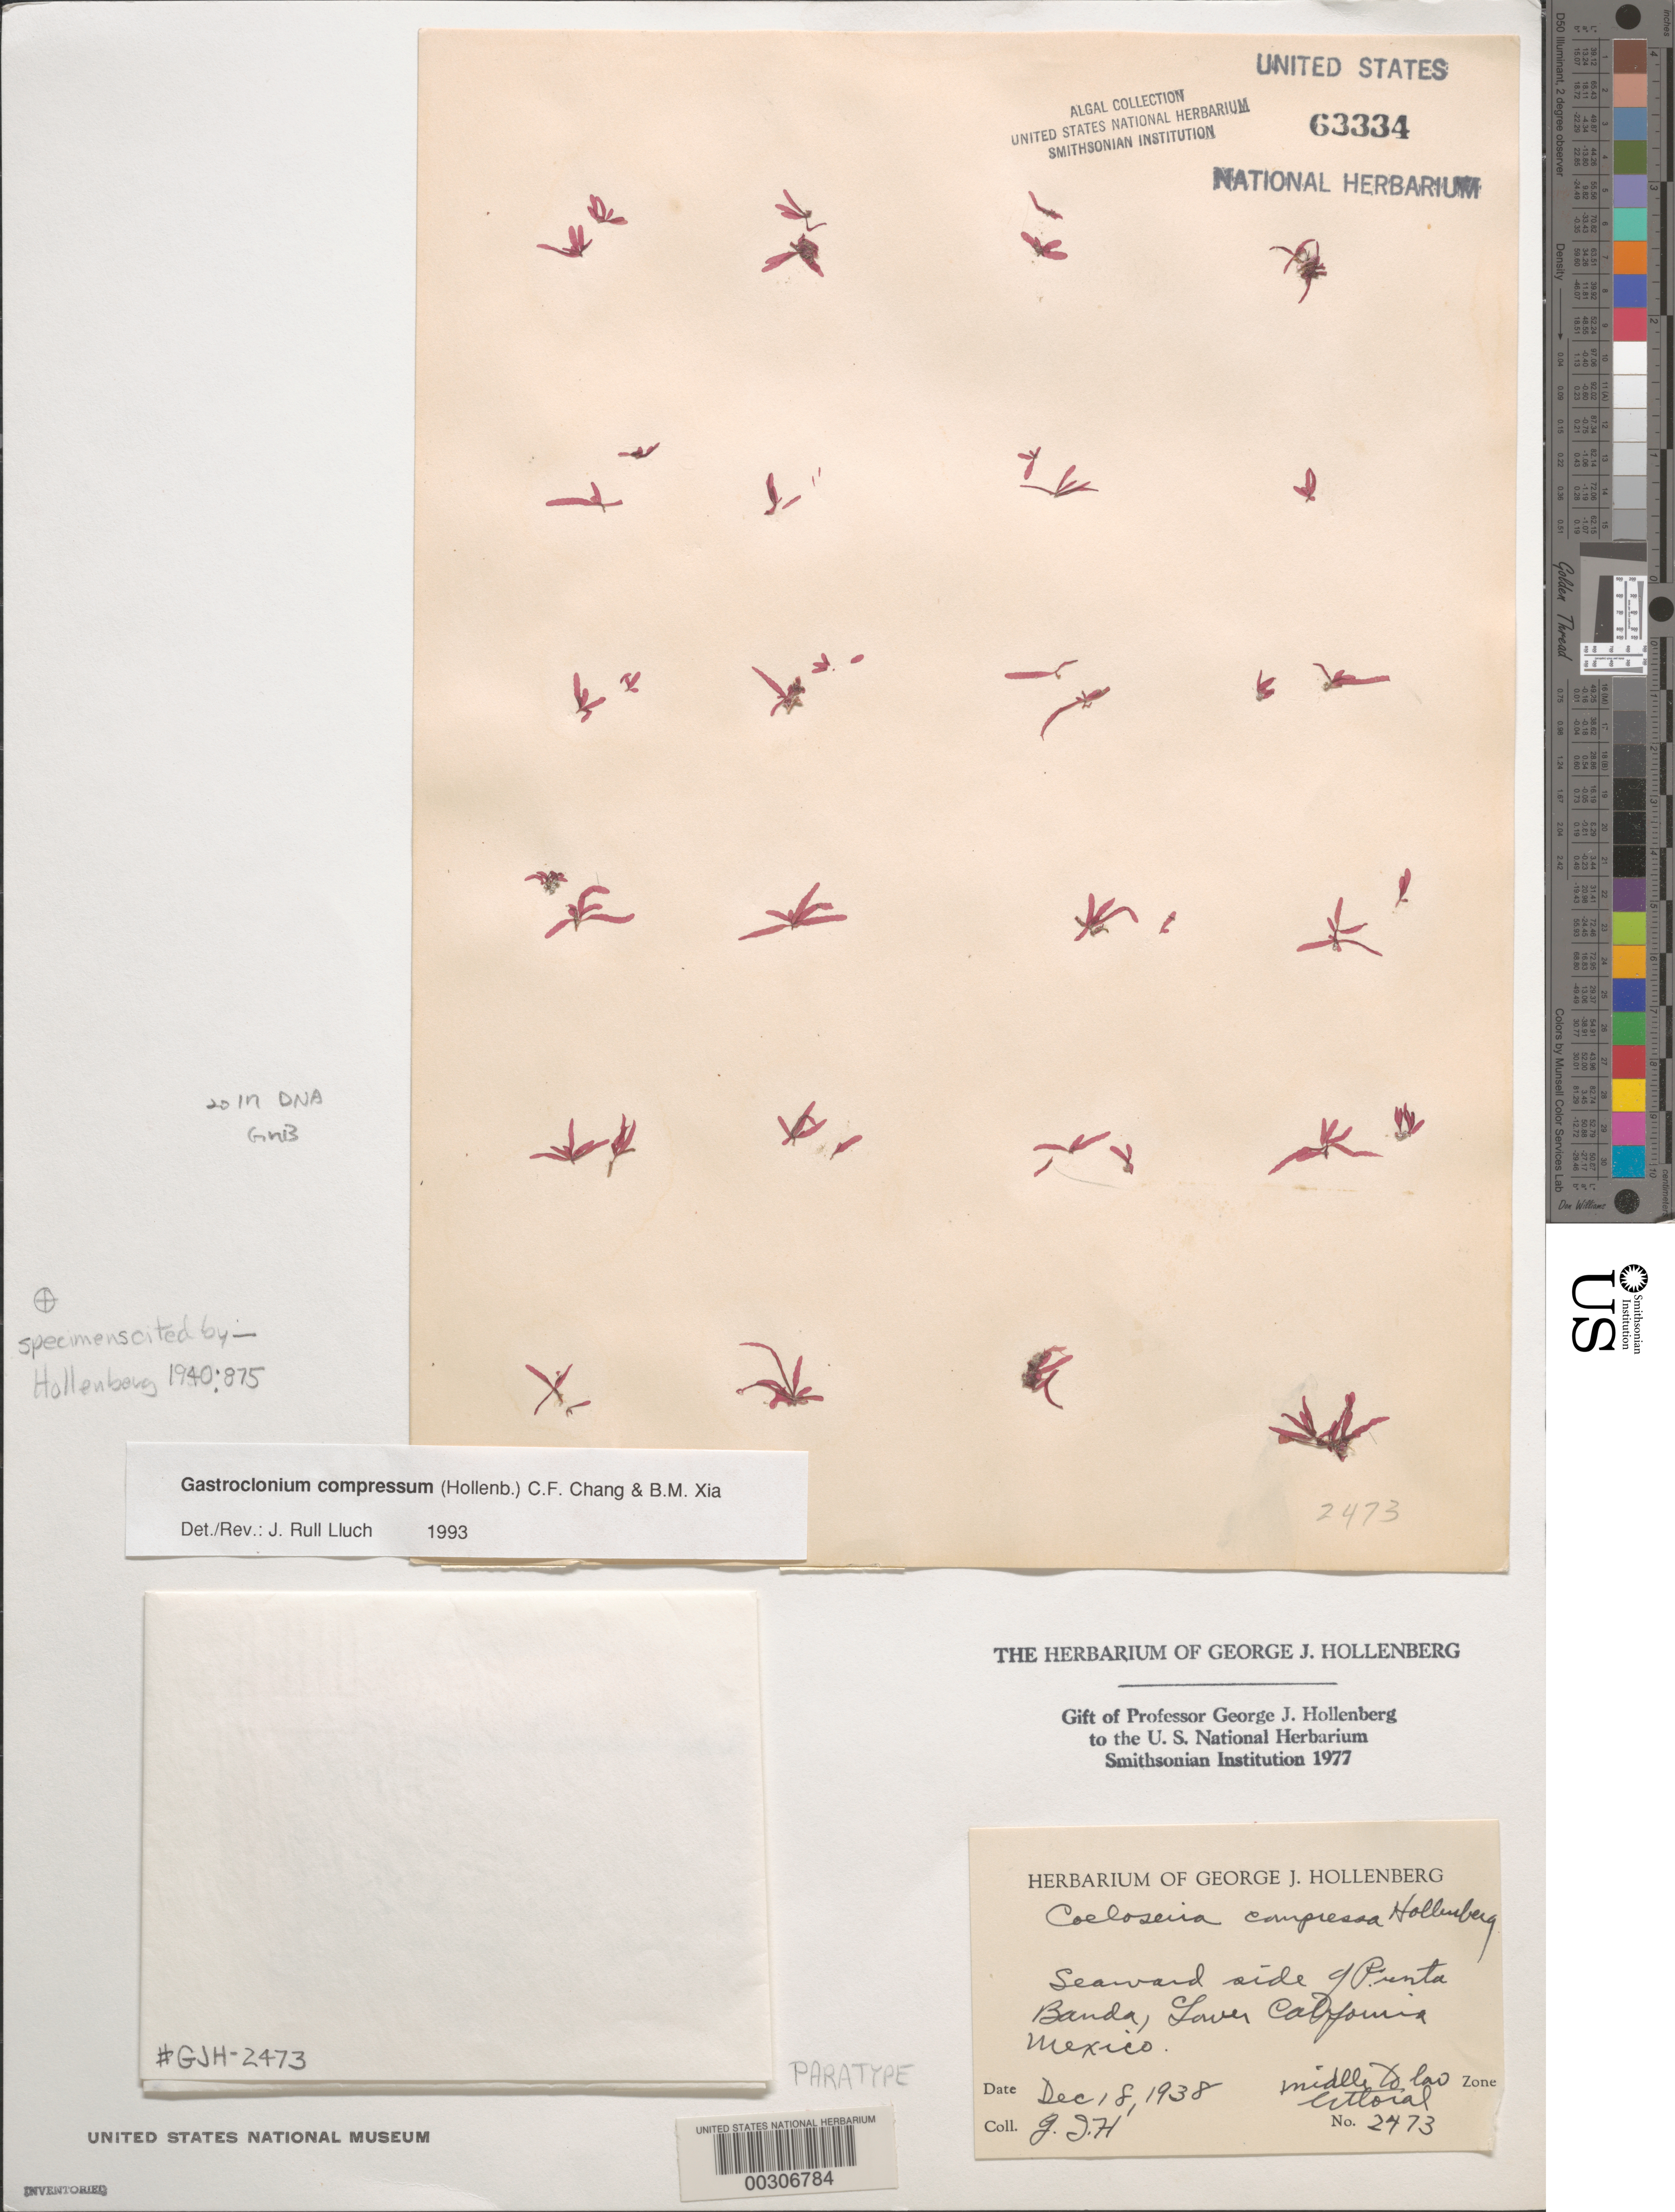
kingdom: Plantae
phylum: Rhodophyta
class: Florideophyceae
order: Rhodymeniales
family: Champiaceae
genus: Gastroclonium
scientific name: Gastroclonium compressum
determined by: Lluch, J. R.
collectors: G. Hollenberg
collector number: GJH 2473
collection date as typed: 18 Dec 1938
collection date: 1938-12-18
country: Mexico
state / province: Baja California Norte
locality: Punta Banda, seaward side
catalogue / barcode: US 63334